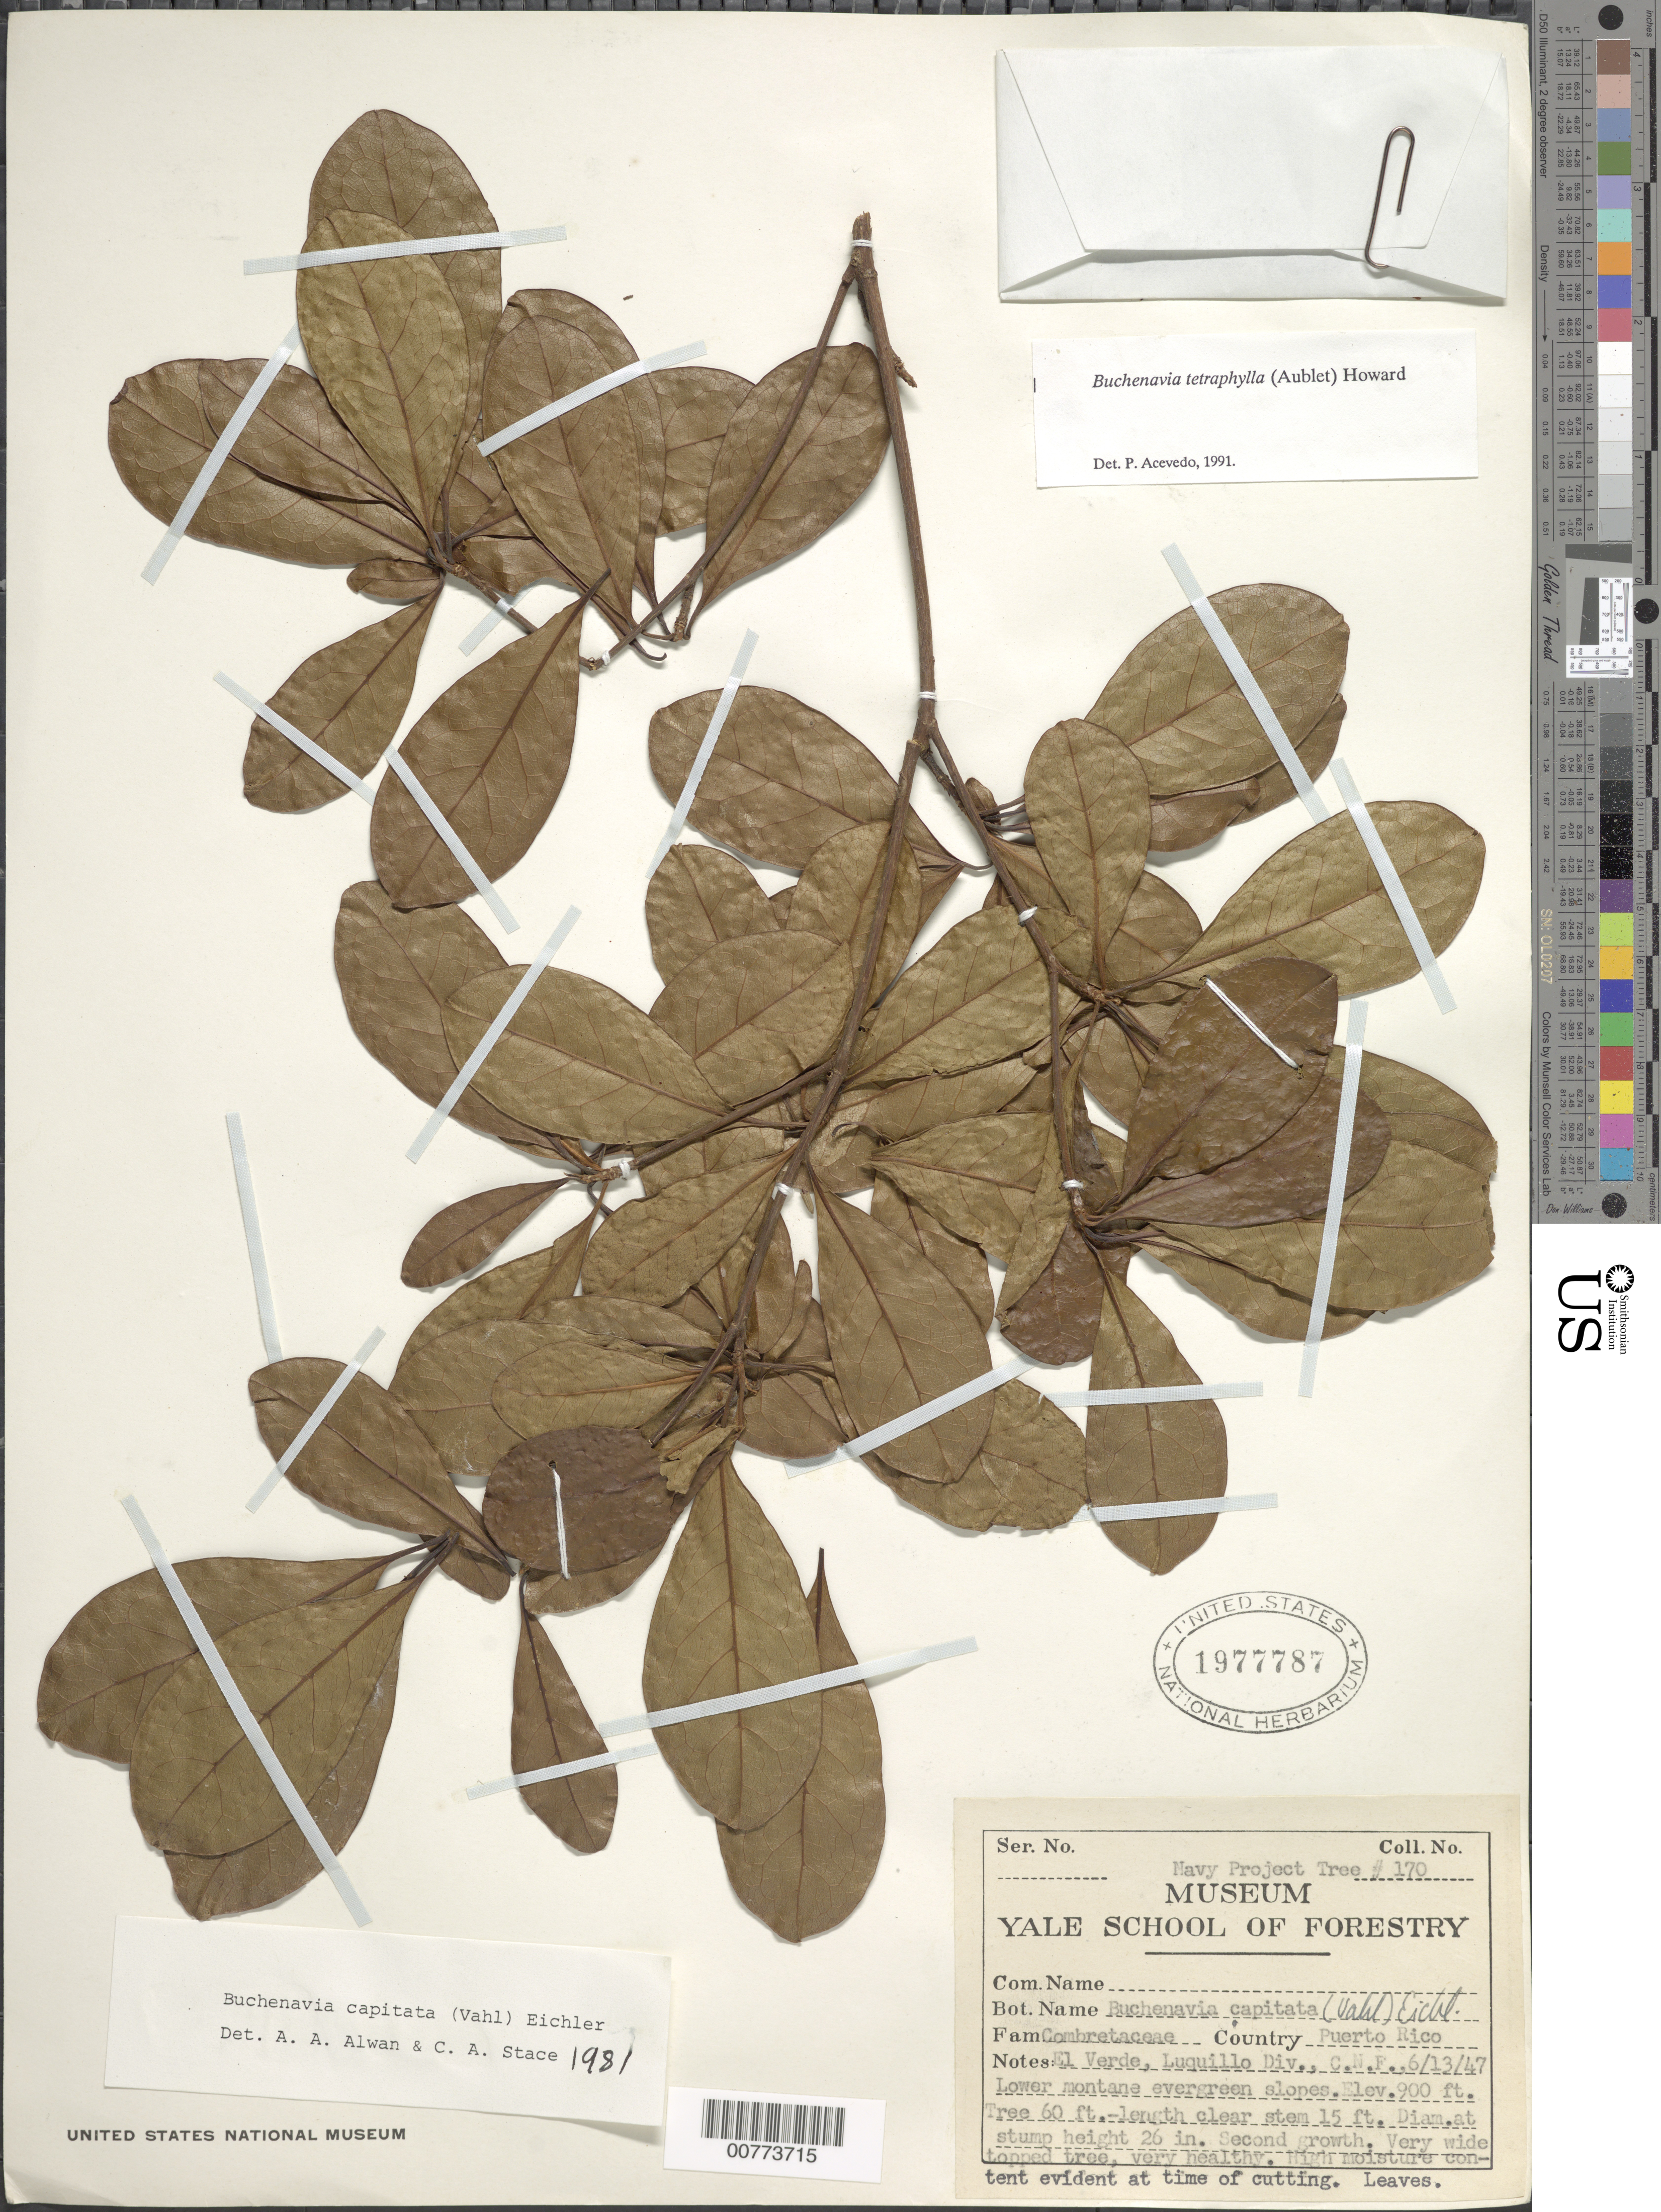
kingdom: Plantae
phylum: Tracheophyta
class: Magnoliopsida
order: Myrtales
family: Combretaceae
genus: Buchenavia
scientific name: Buchenavia tetraphylla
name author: (Aubl.) R.A. Howard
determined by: Acevedo-Rodríguez, P., (BOT), Smithsonian Institution - National Museum of Natural History (UNITED STATES)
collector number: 170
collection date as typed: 13 Jun 1947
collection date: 1947-06-13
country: Puerto Rico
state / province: Luquillo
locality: Luquillo, Caribbean National Forest, El Verde .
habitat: Lower montane evergreen slopes.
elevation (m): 274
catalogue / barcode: US 1977787